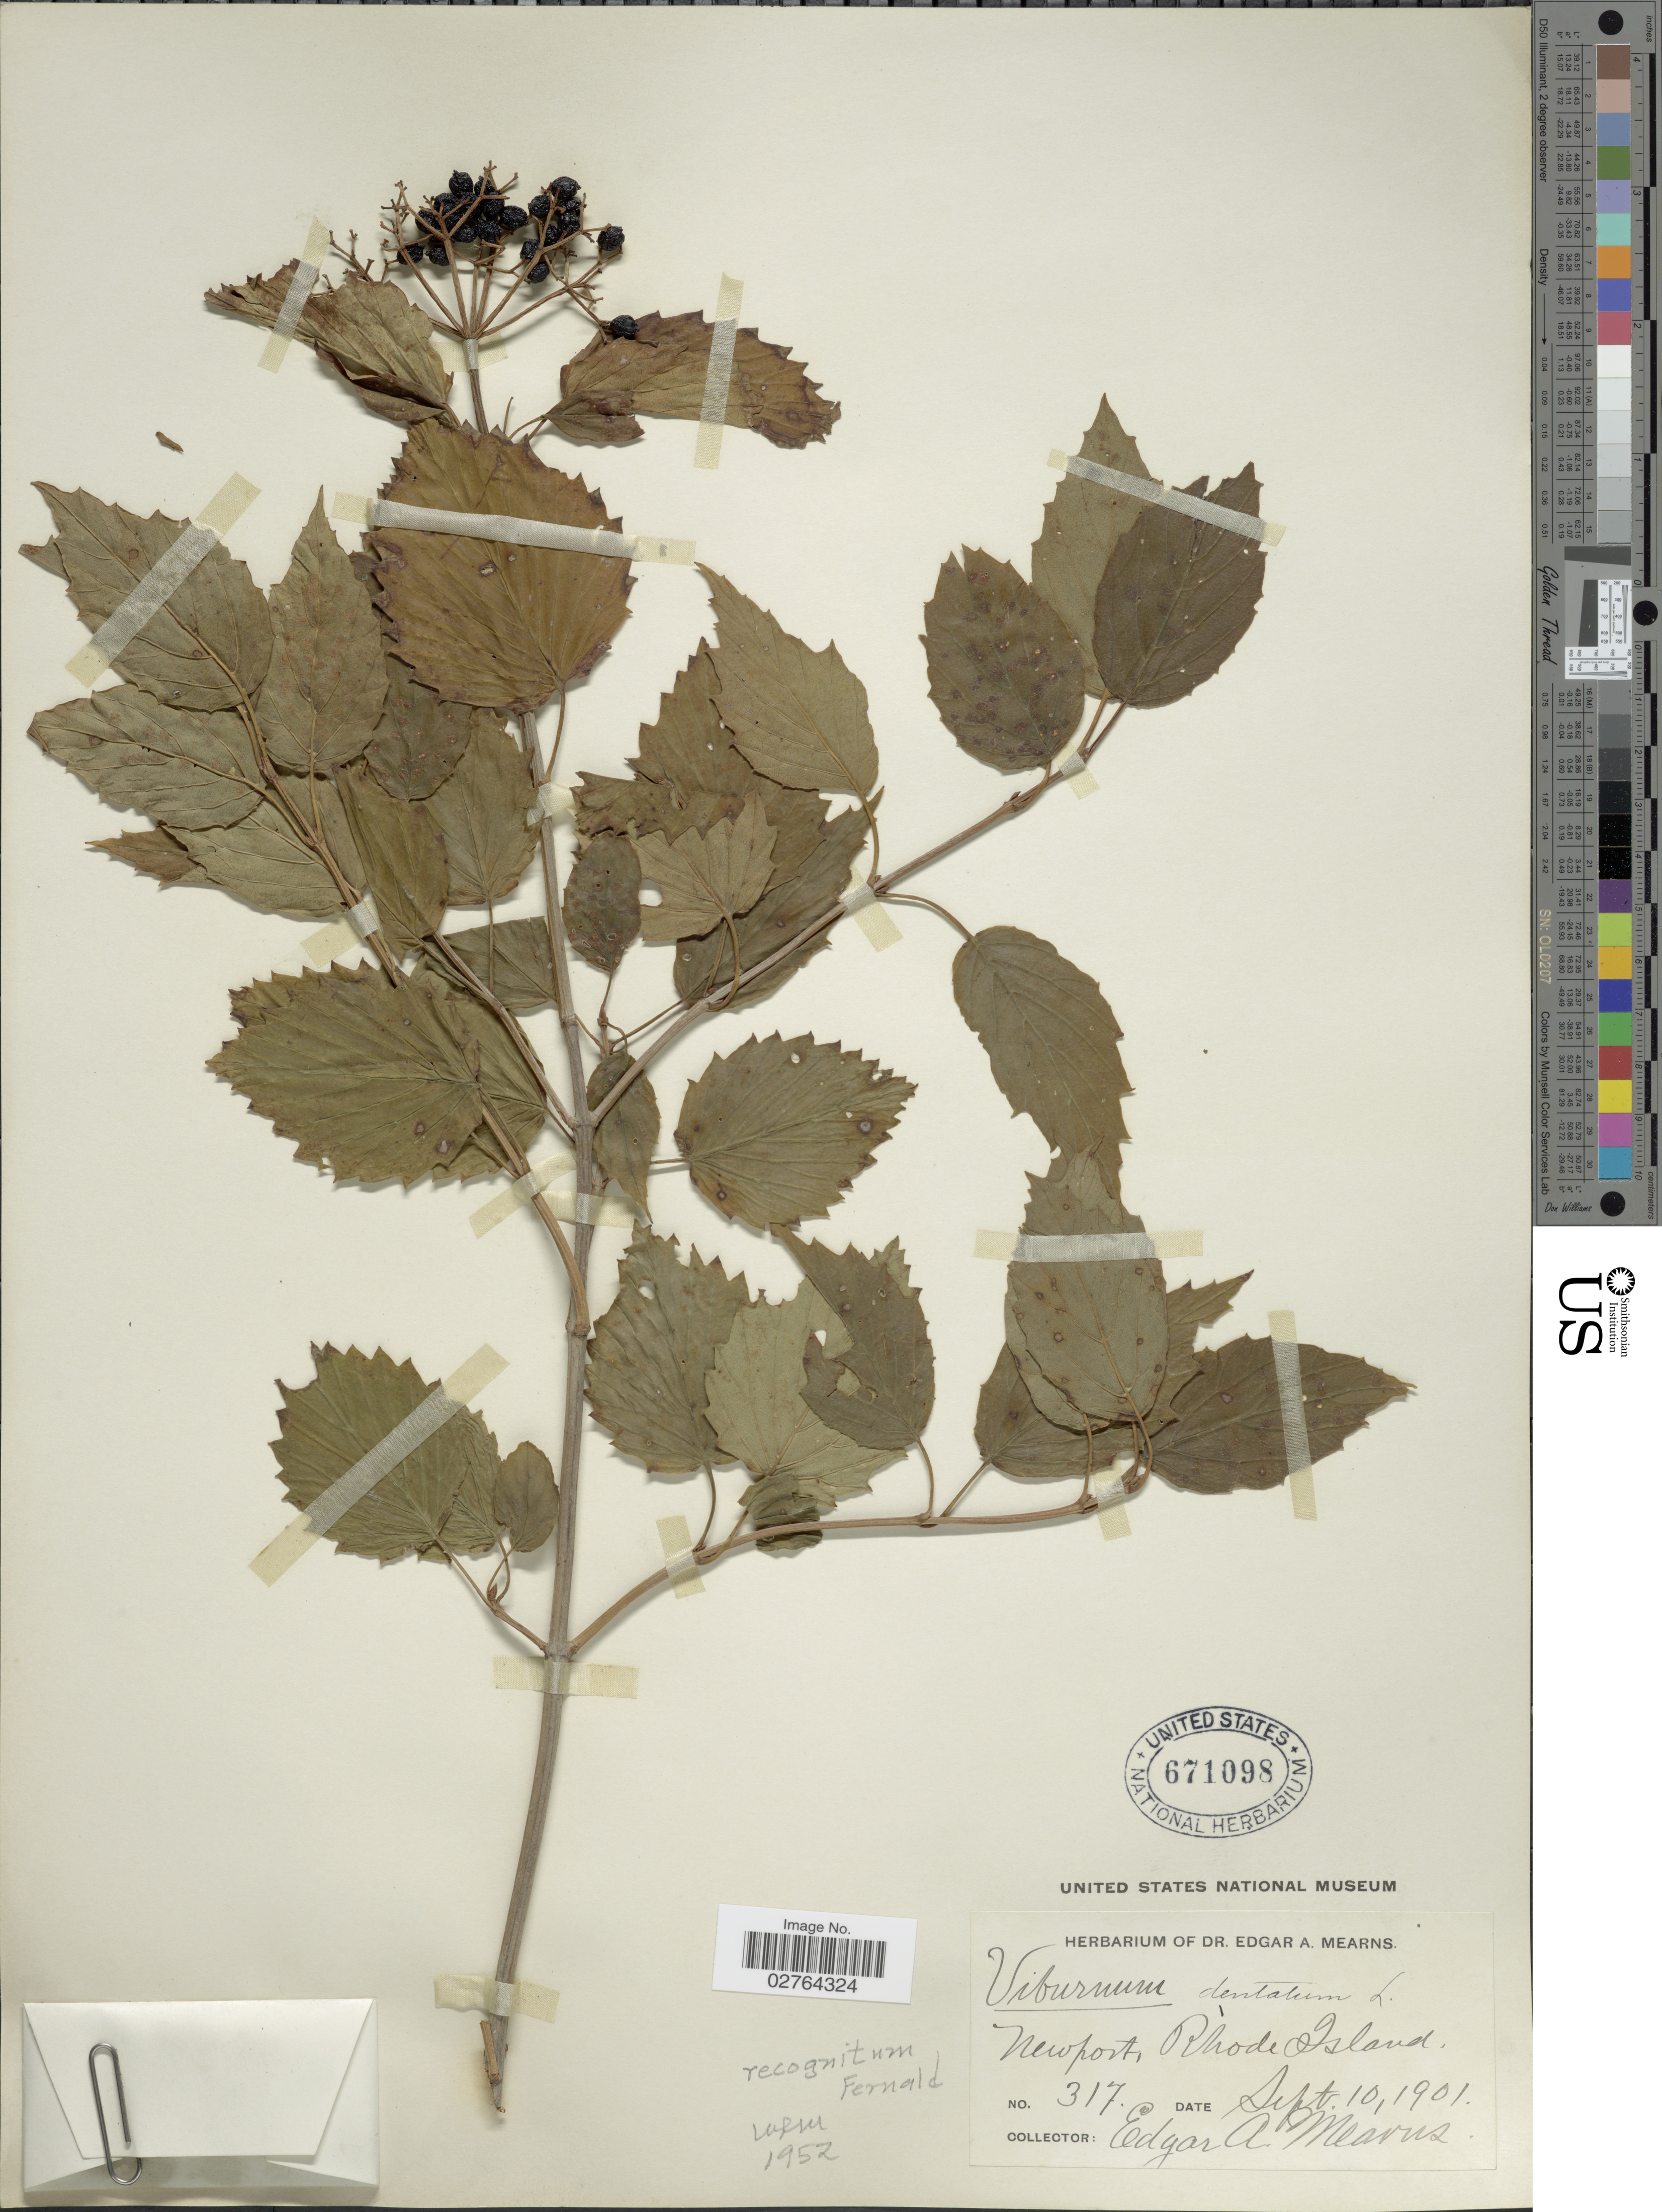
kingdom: Plantae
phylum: Tracheophyta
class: Magnoliopsida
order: Dipsacales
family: Viburnaceae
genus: Viburnum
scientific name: Viburnum recognitum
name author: Fernald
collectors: E. A. Mearns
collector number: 317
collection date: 1901-09-10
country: United States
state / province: Rhode Island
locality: Newport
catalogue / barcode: US 671098